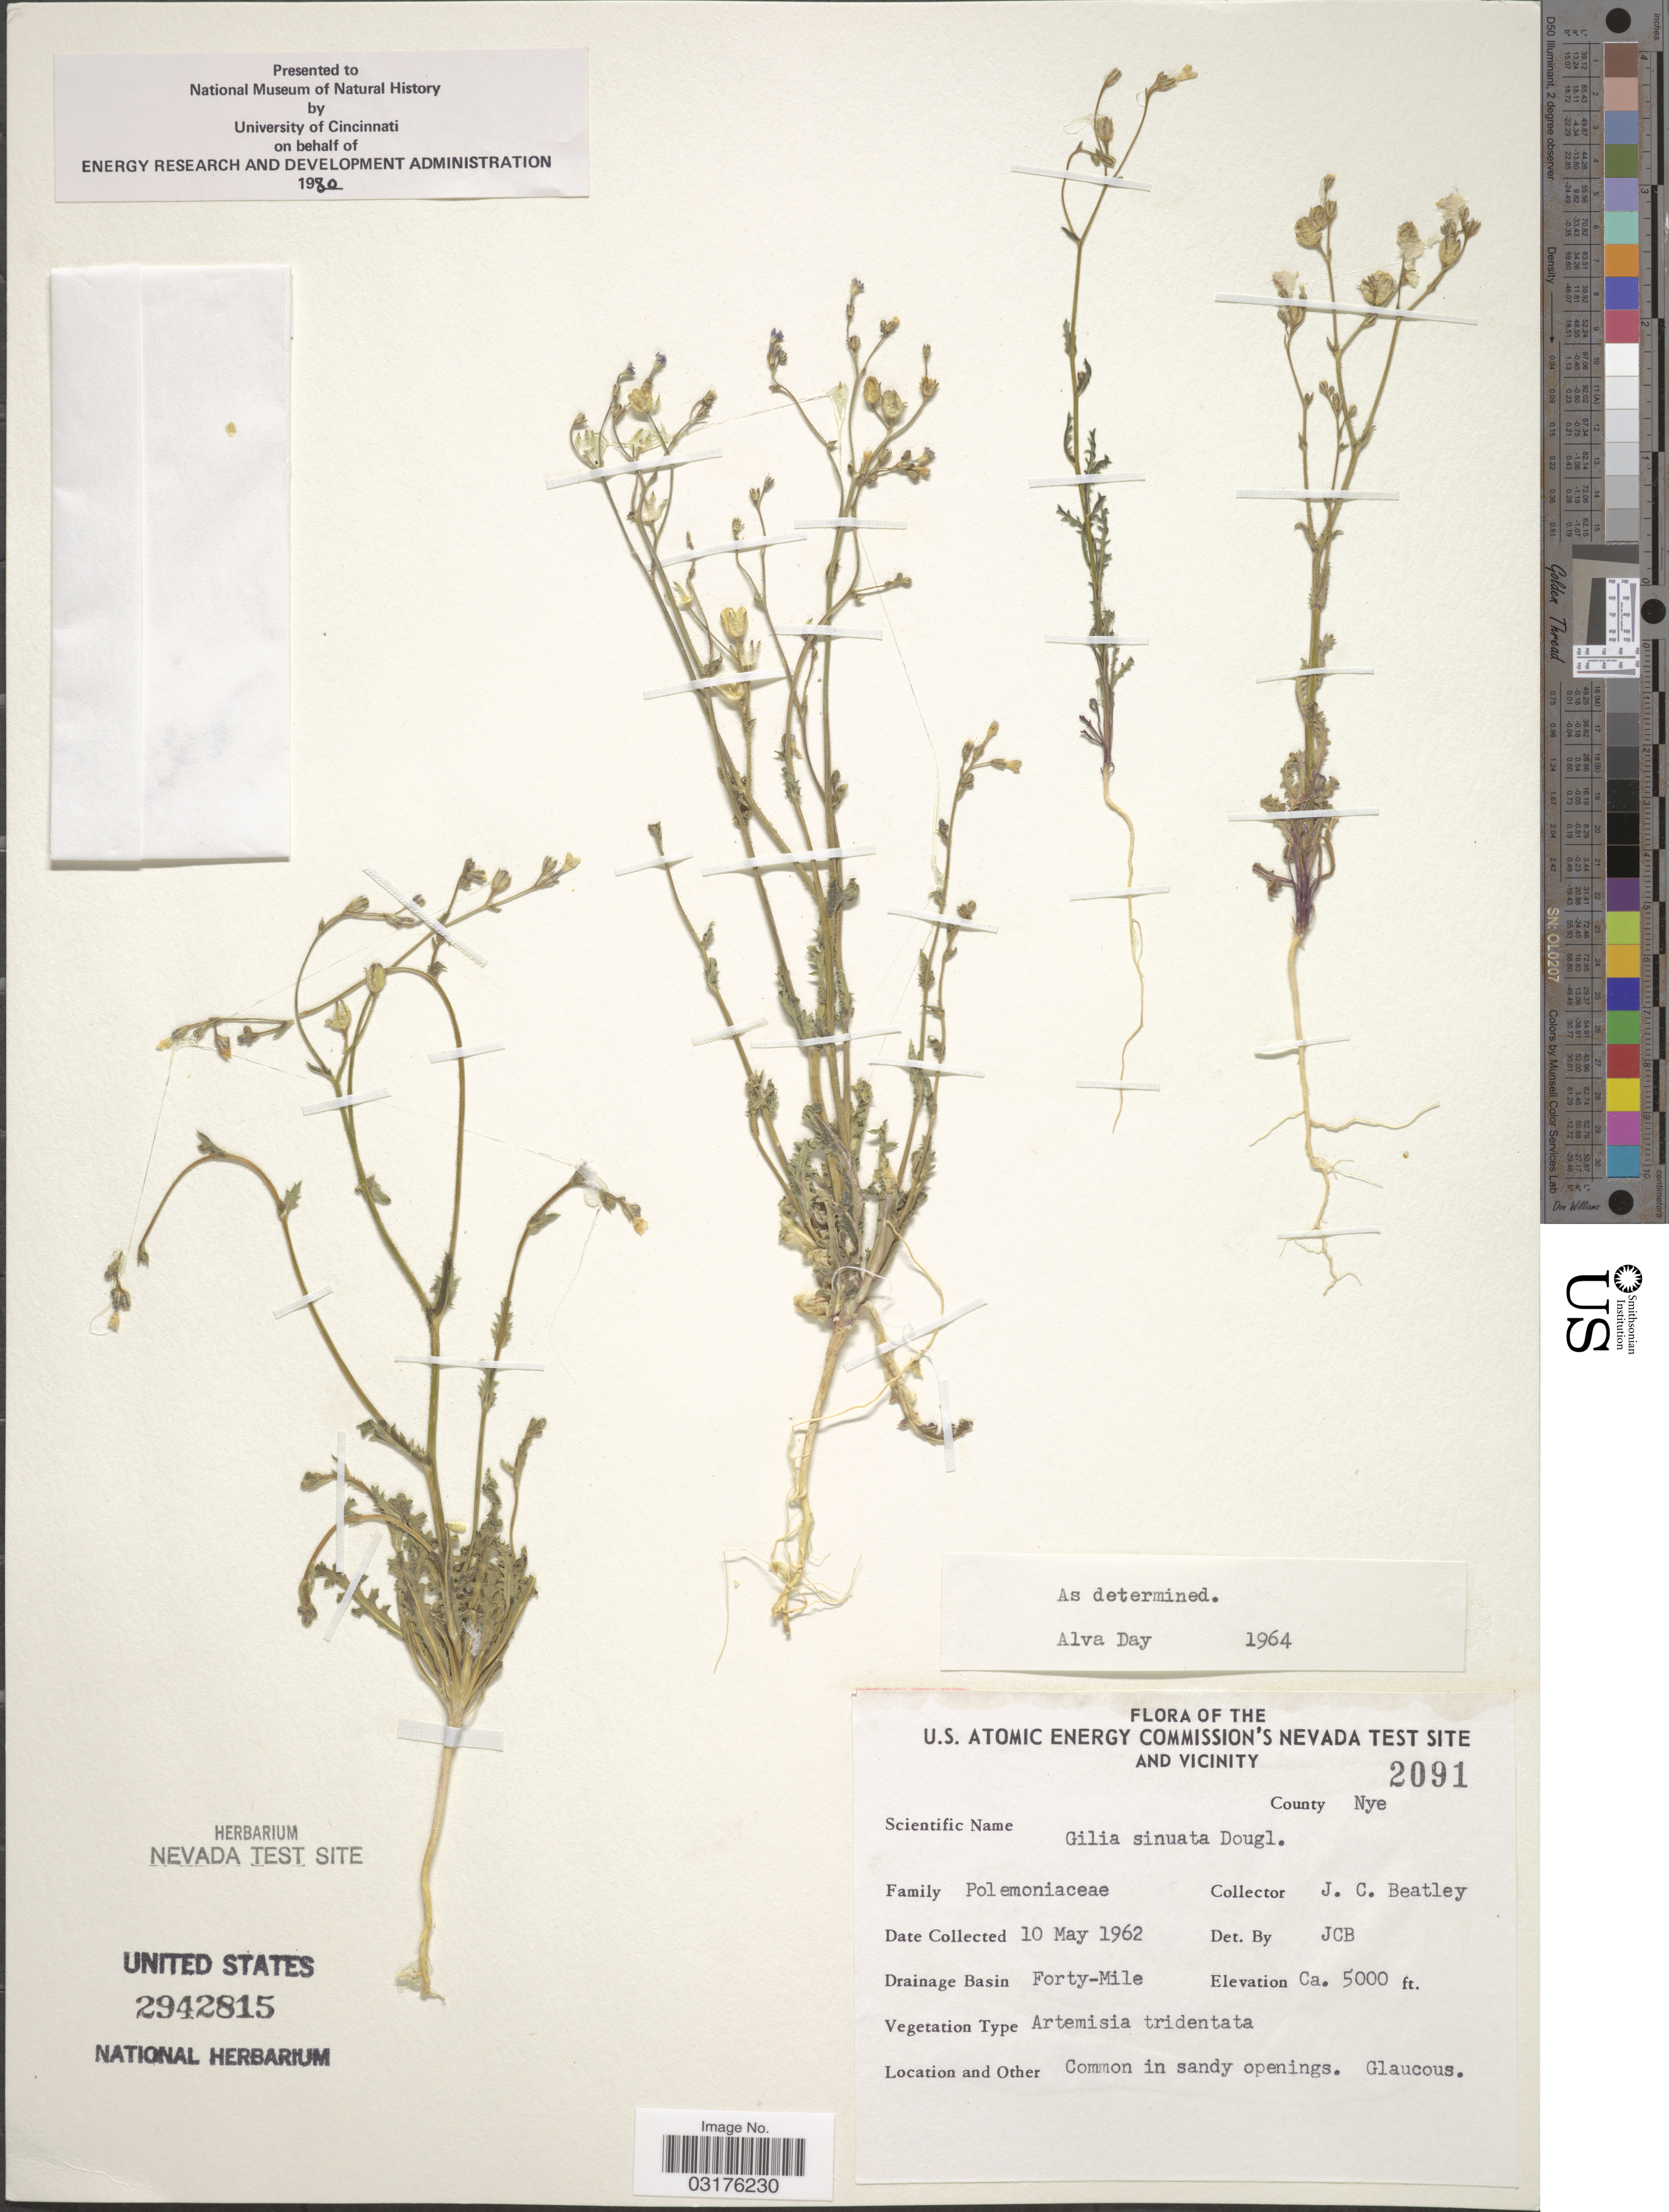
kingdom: Plantae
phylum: Tracheophyta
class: Magnoliopsida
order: Ericales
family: Polemoniaceae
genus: Gilia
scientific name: Gilia sinuata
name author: Douglas ex Benth.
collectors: J. C. Beatley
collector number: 2091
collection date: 1962-05-10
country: United States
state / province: Nevada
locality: The U.S. Atomic Energy Commission's Nevada Test Site And Vicinity, County Nye, Drainage Basin Forty-Mile, Common in sandy openings, Glaucous.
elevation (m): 1524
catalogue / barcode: US 2942815